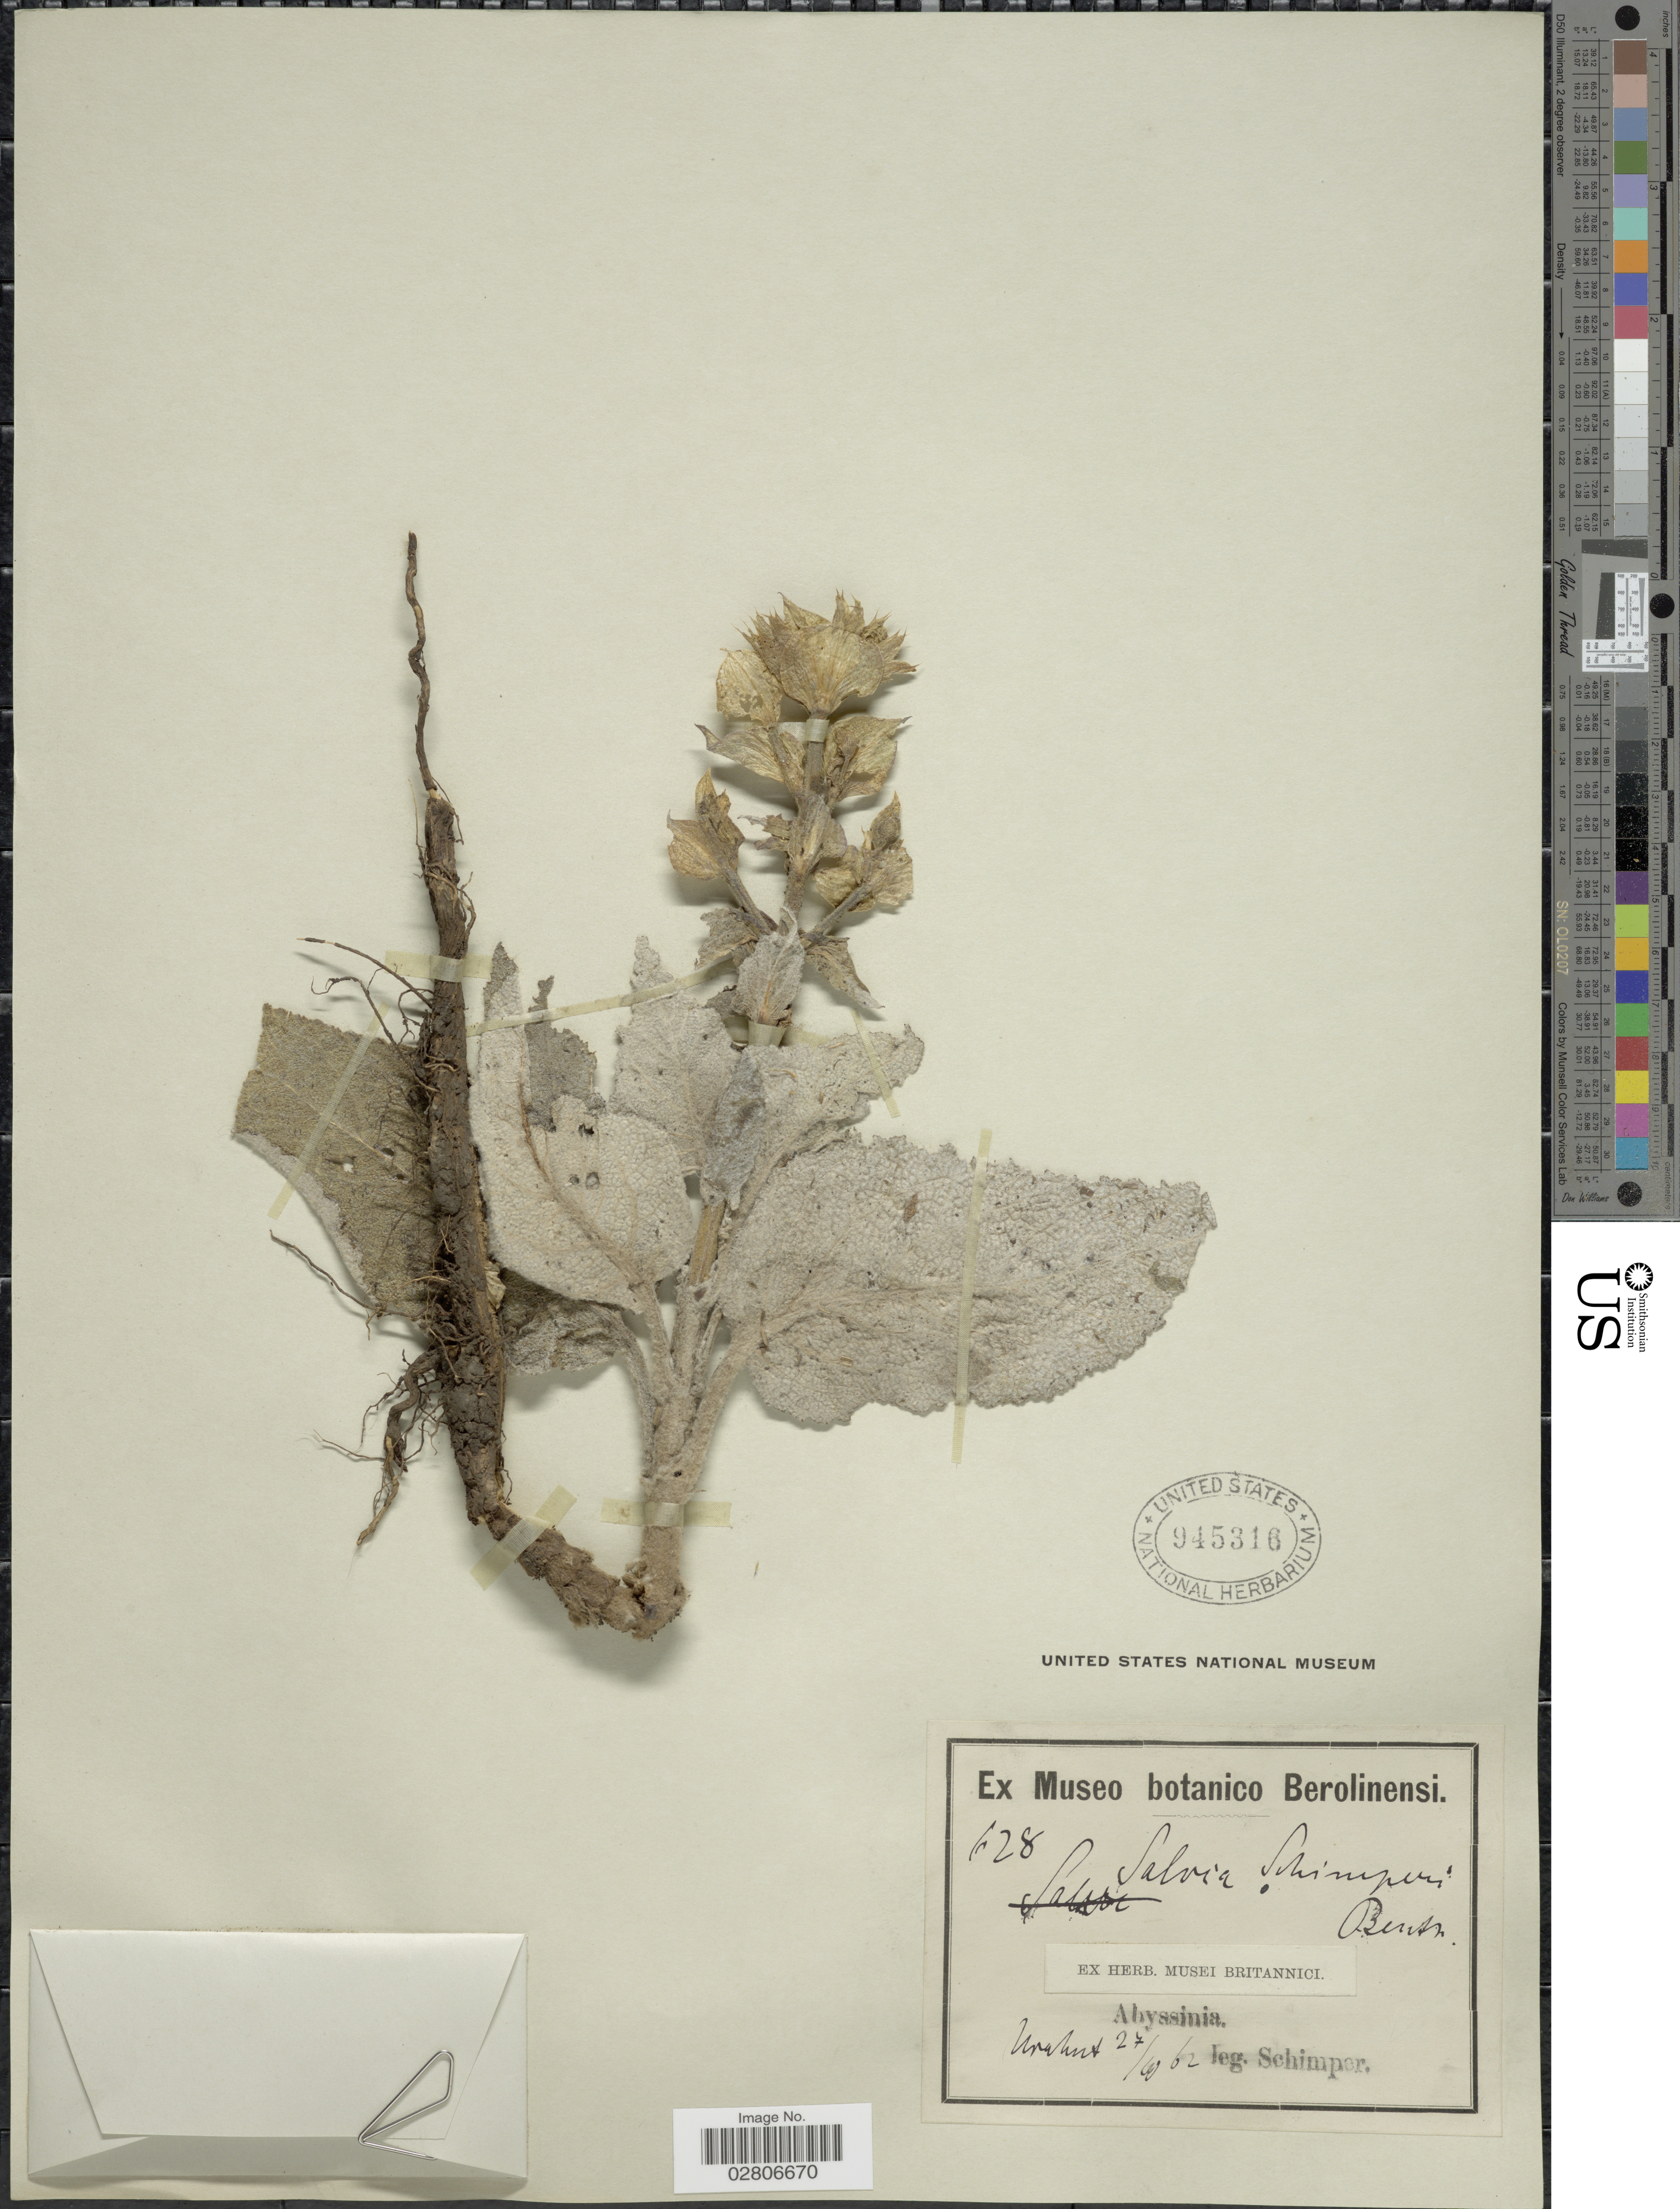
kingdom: Plantae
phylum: Tracheophyta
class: Magnoliopsida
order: Lamiales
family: Lamiaceae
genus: Salvia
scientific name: Salvia schimperi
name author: Benth.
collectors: -. Schimper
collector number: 628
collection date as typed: Transcribed d/m/y: 27/10/62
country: Eritrea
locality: Abyssinia, Urahut [interpreted].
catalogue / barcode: US 945316